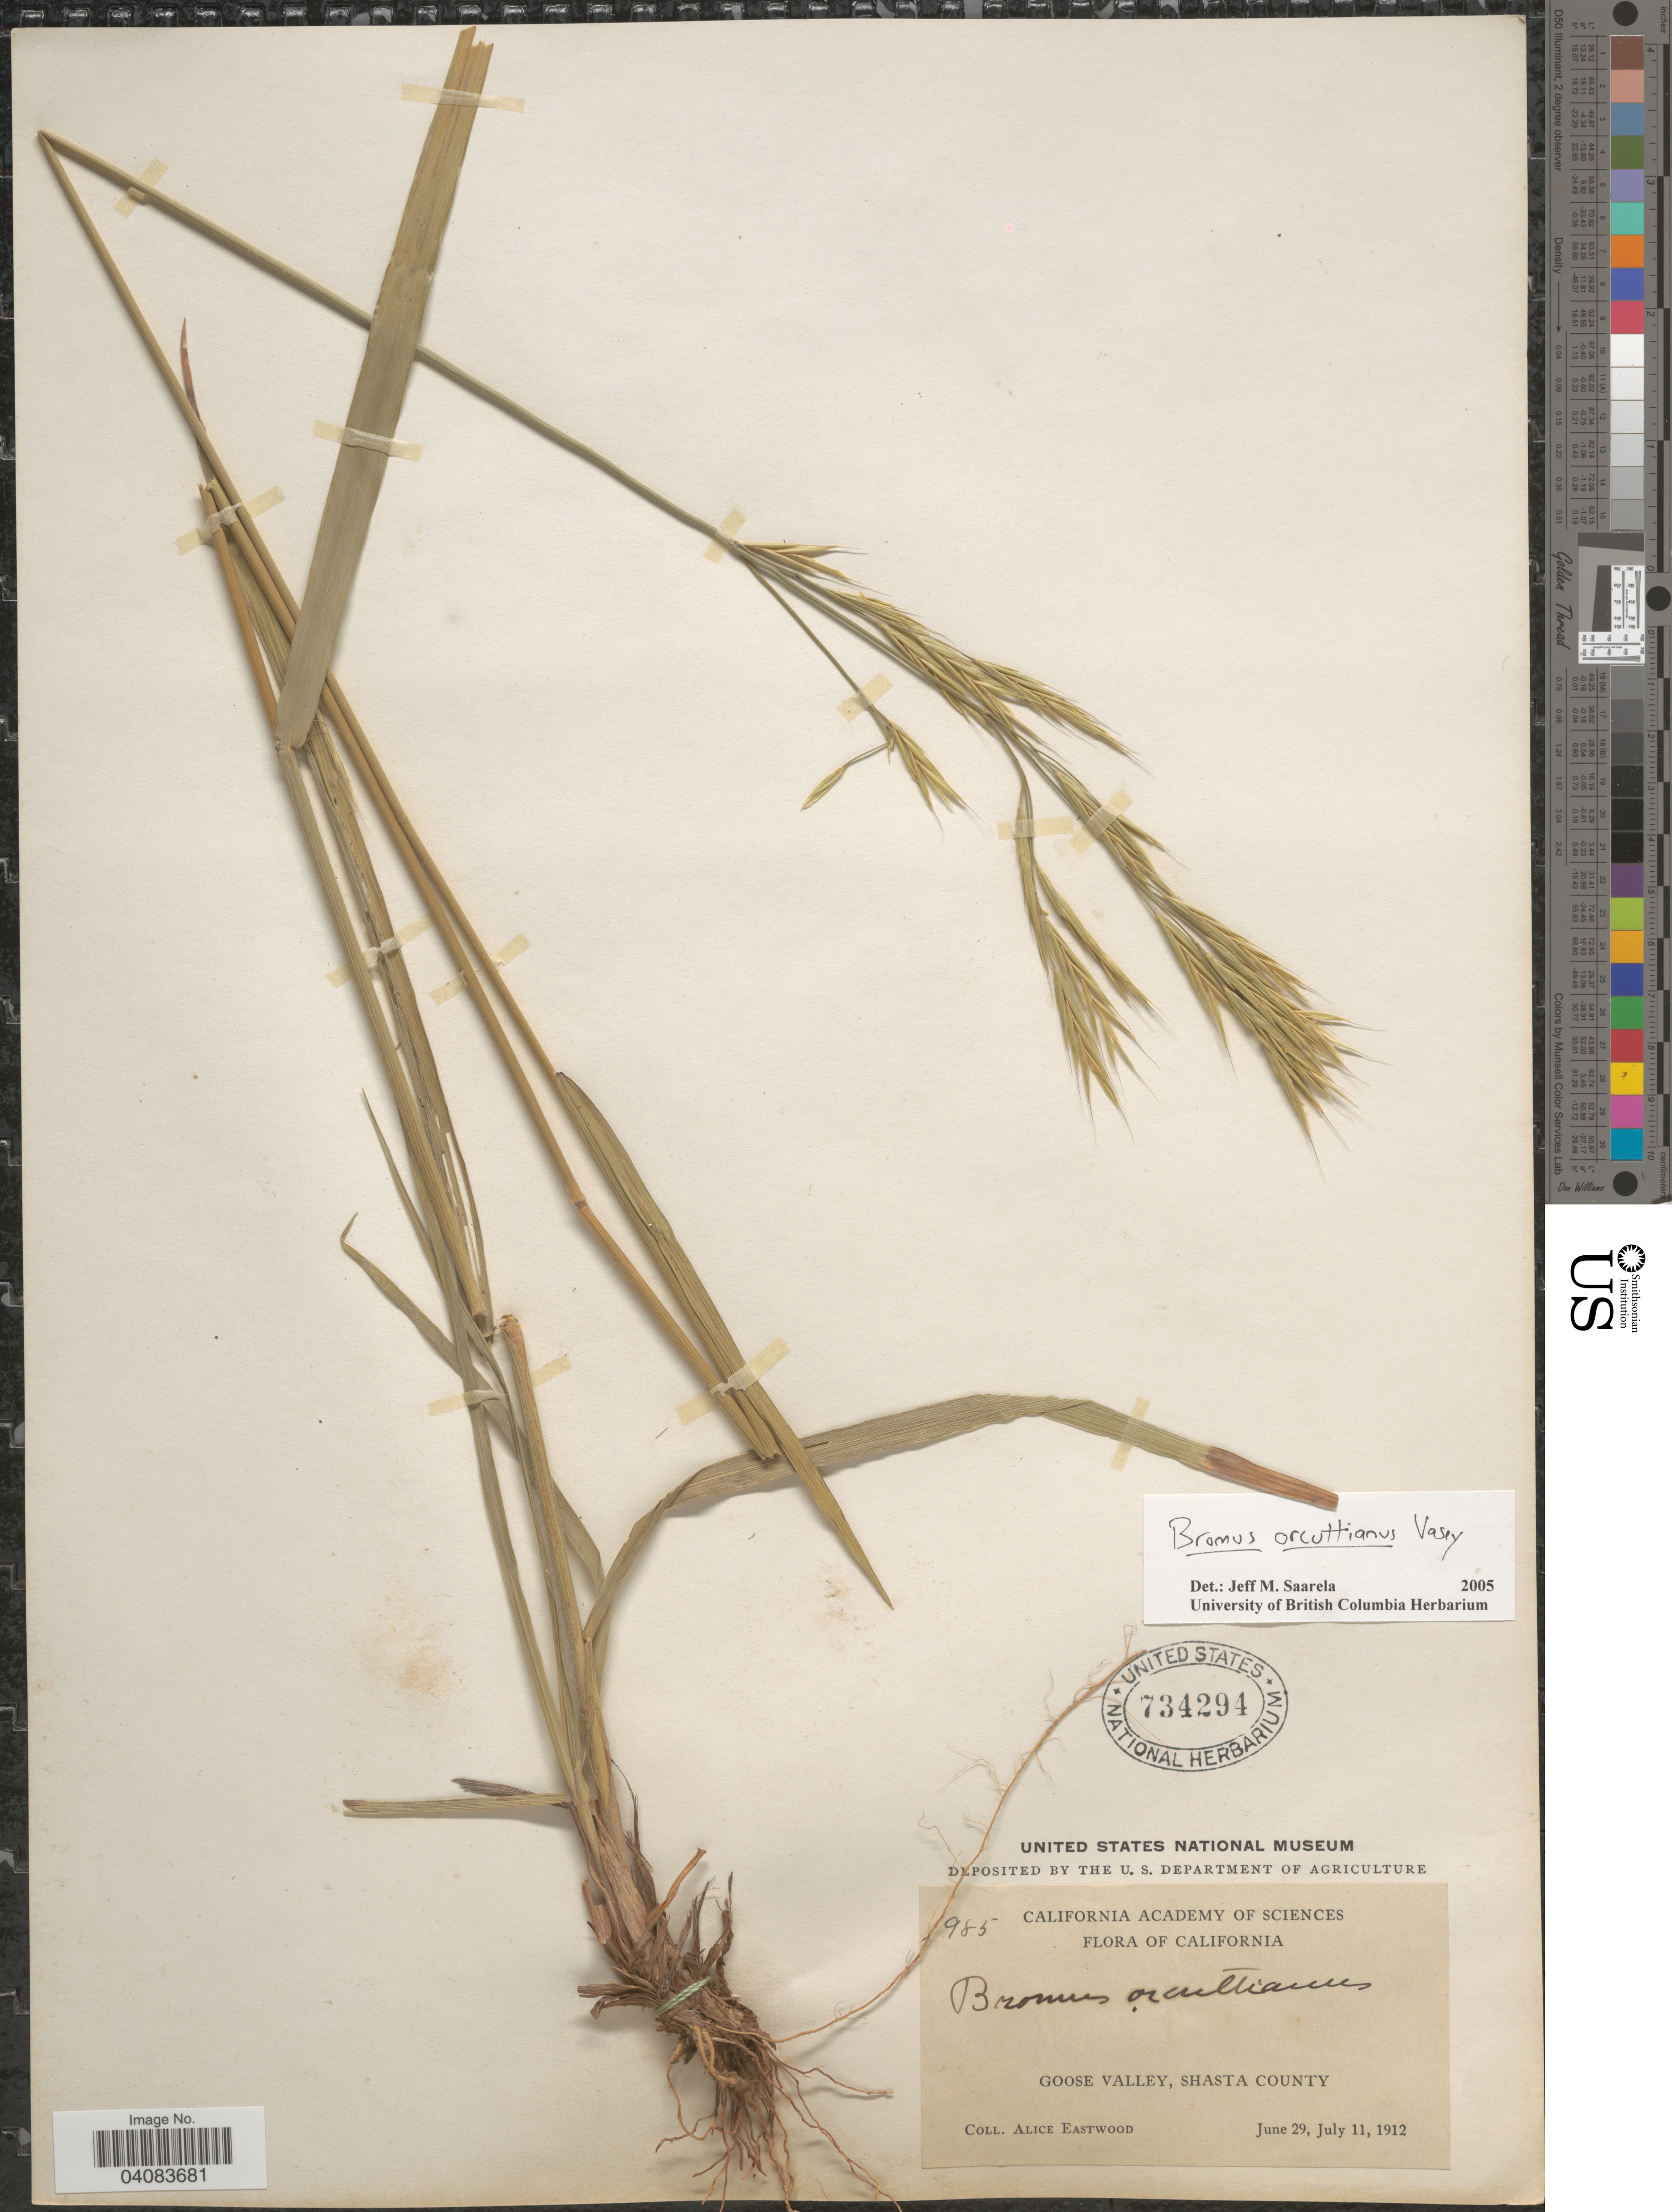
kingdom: Plantae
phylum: Tracheophyta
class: Liliopsida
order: Poales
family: Poaceae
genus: Bromus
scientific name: Bromus orcuttianus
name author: Vasey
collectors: A. Eastwood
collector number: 985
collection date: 1912-06-29/1912-07-11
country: United States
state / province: California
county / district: Shasta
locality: Goose Valley, Shasta County.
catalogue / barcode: US 734294